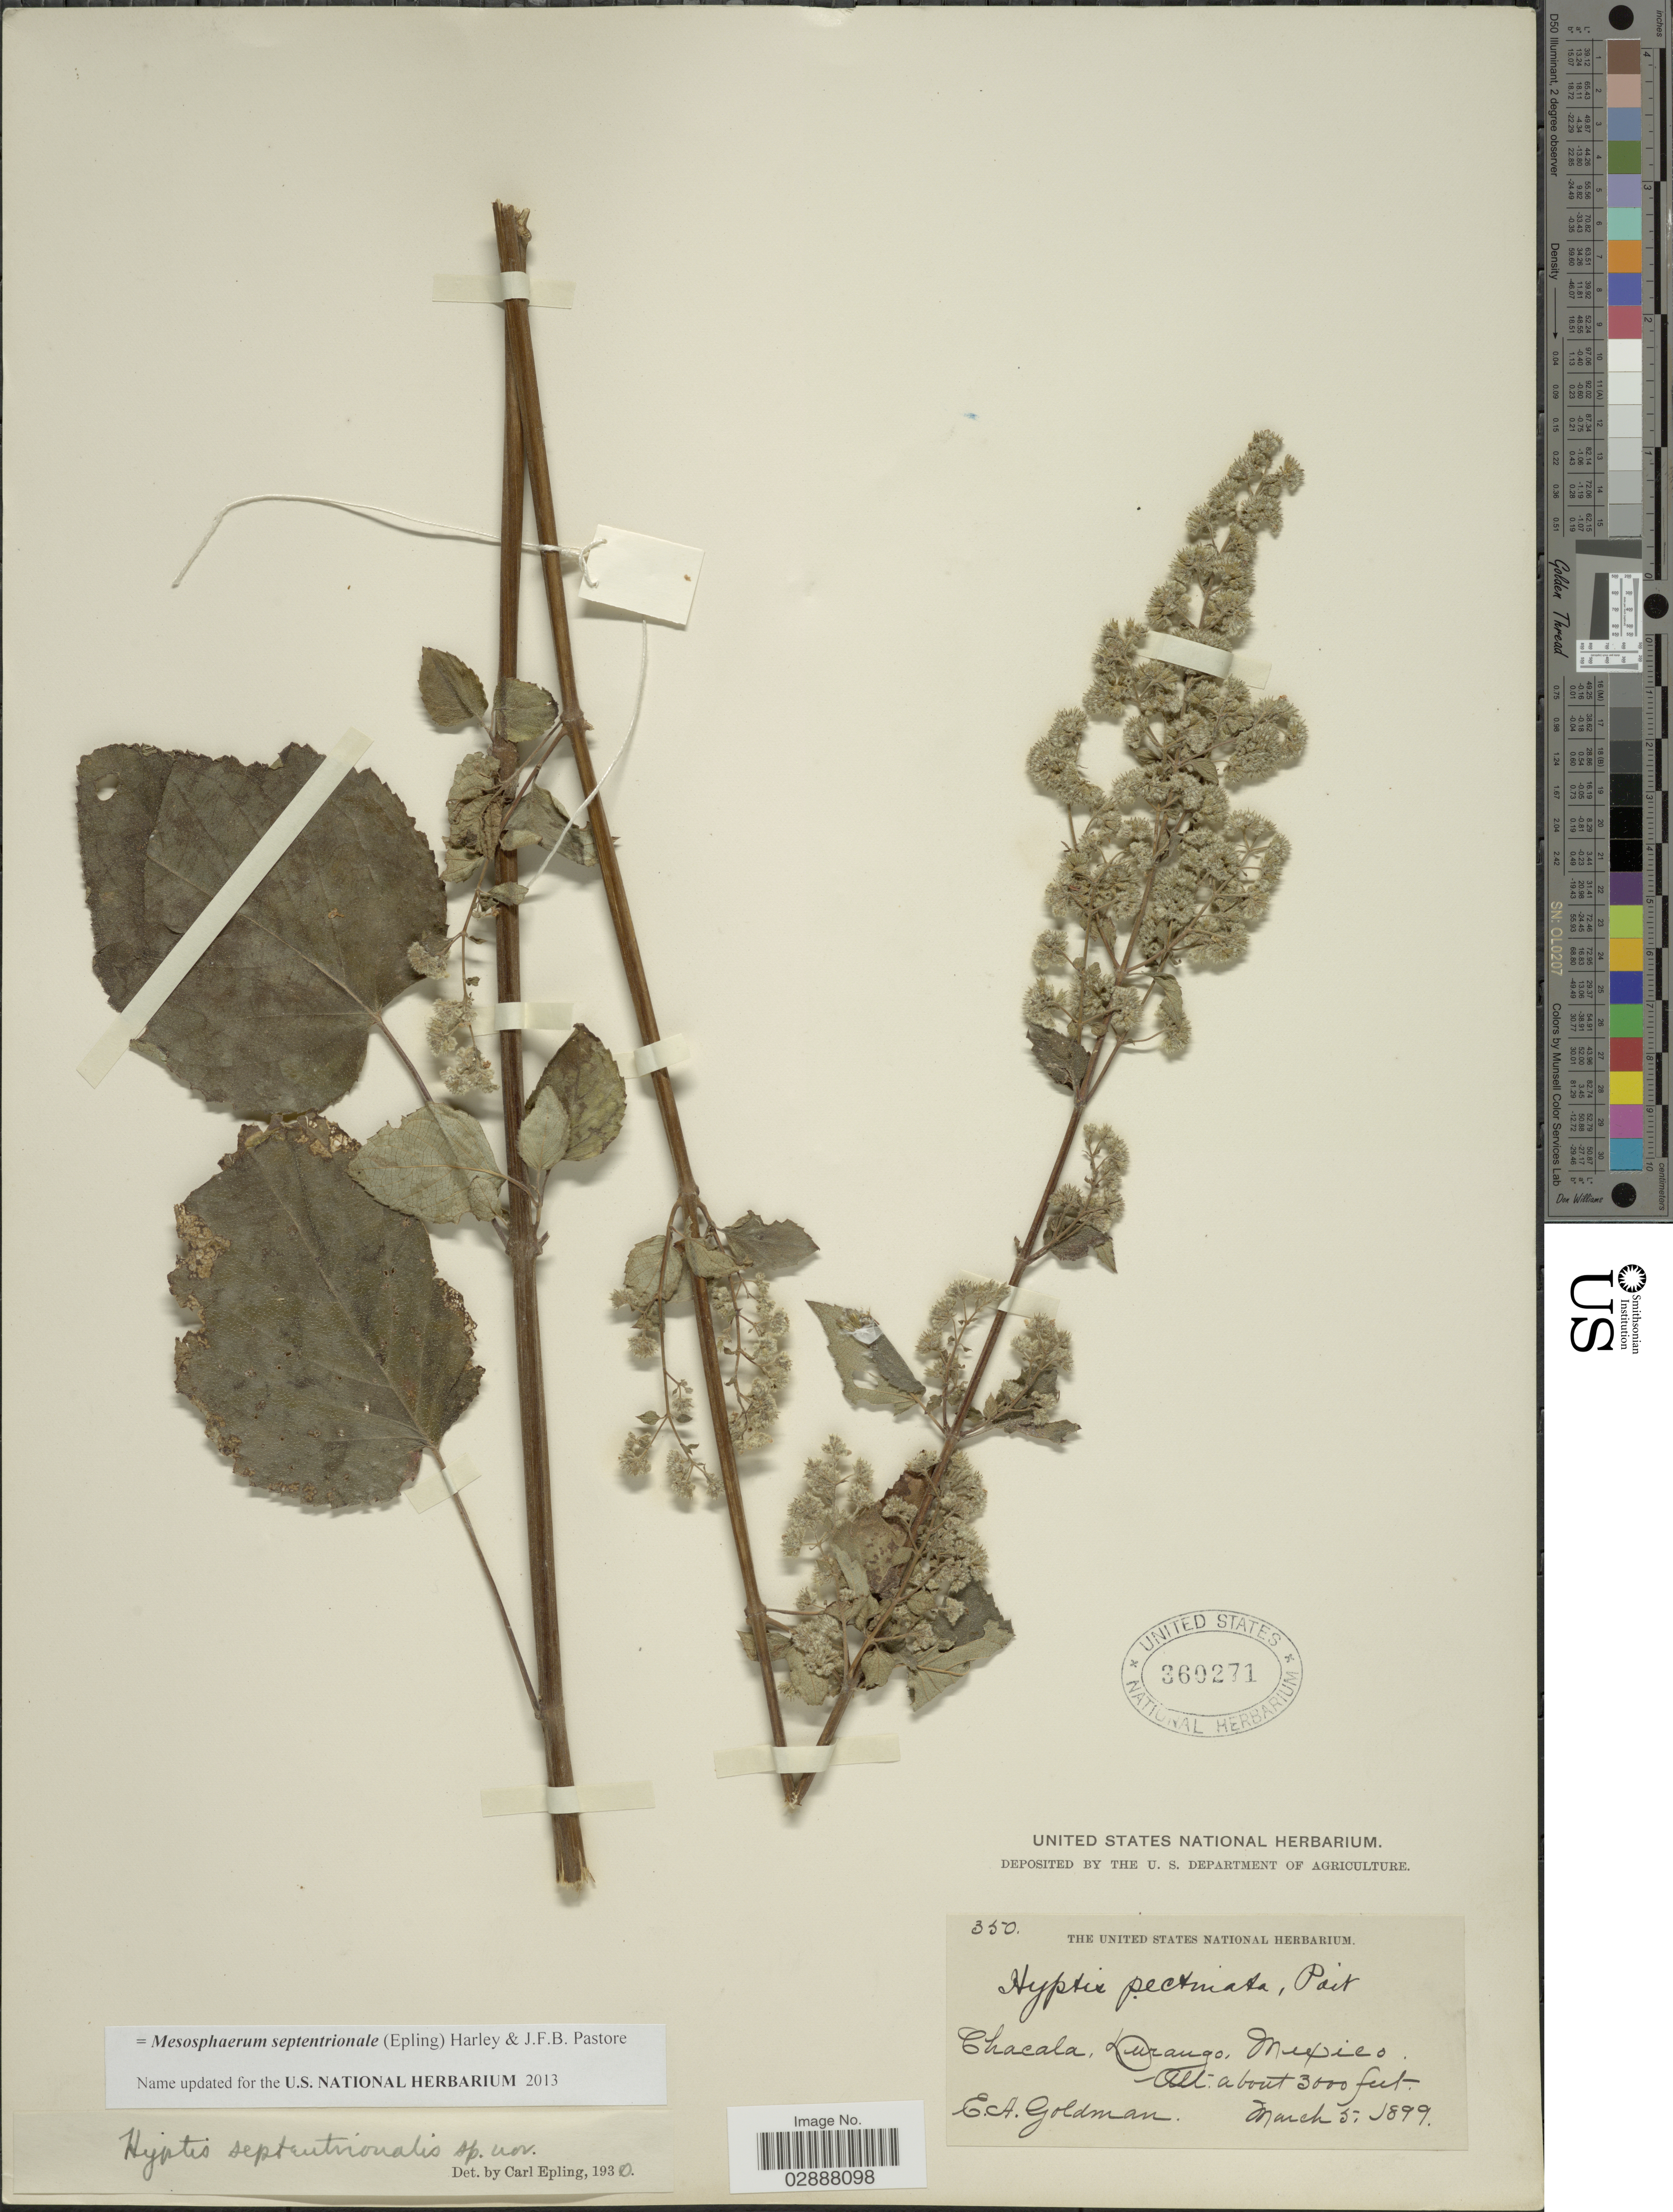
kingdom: Plantae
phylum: Tracheophyta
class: Magnoliopsida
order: Lamiales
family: Lamiaceae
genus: Mesosphaerum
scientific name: Mesosphaerum septentrionale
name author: (Epling) Harley & J.F.B. Pastore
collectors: E. A. Goldman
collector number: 350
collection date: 1899-03-05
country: Mexico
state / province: Durango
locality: Chacala.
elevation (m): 914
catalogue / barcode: US 360271